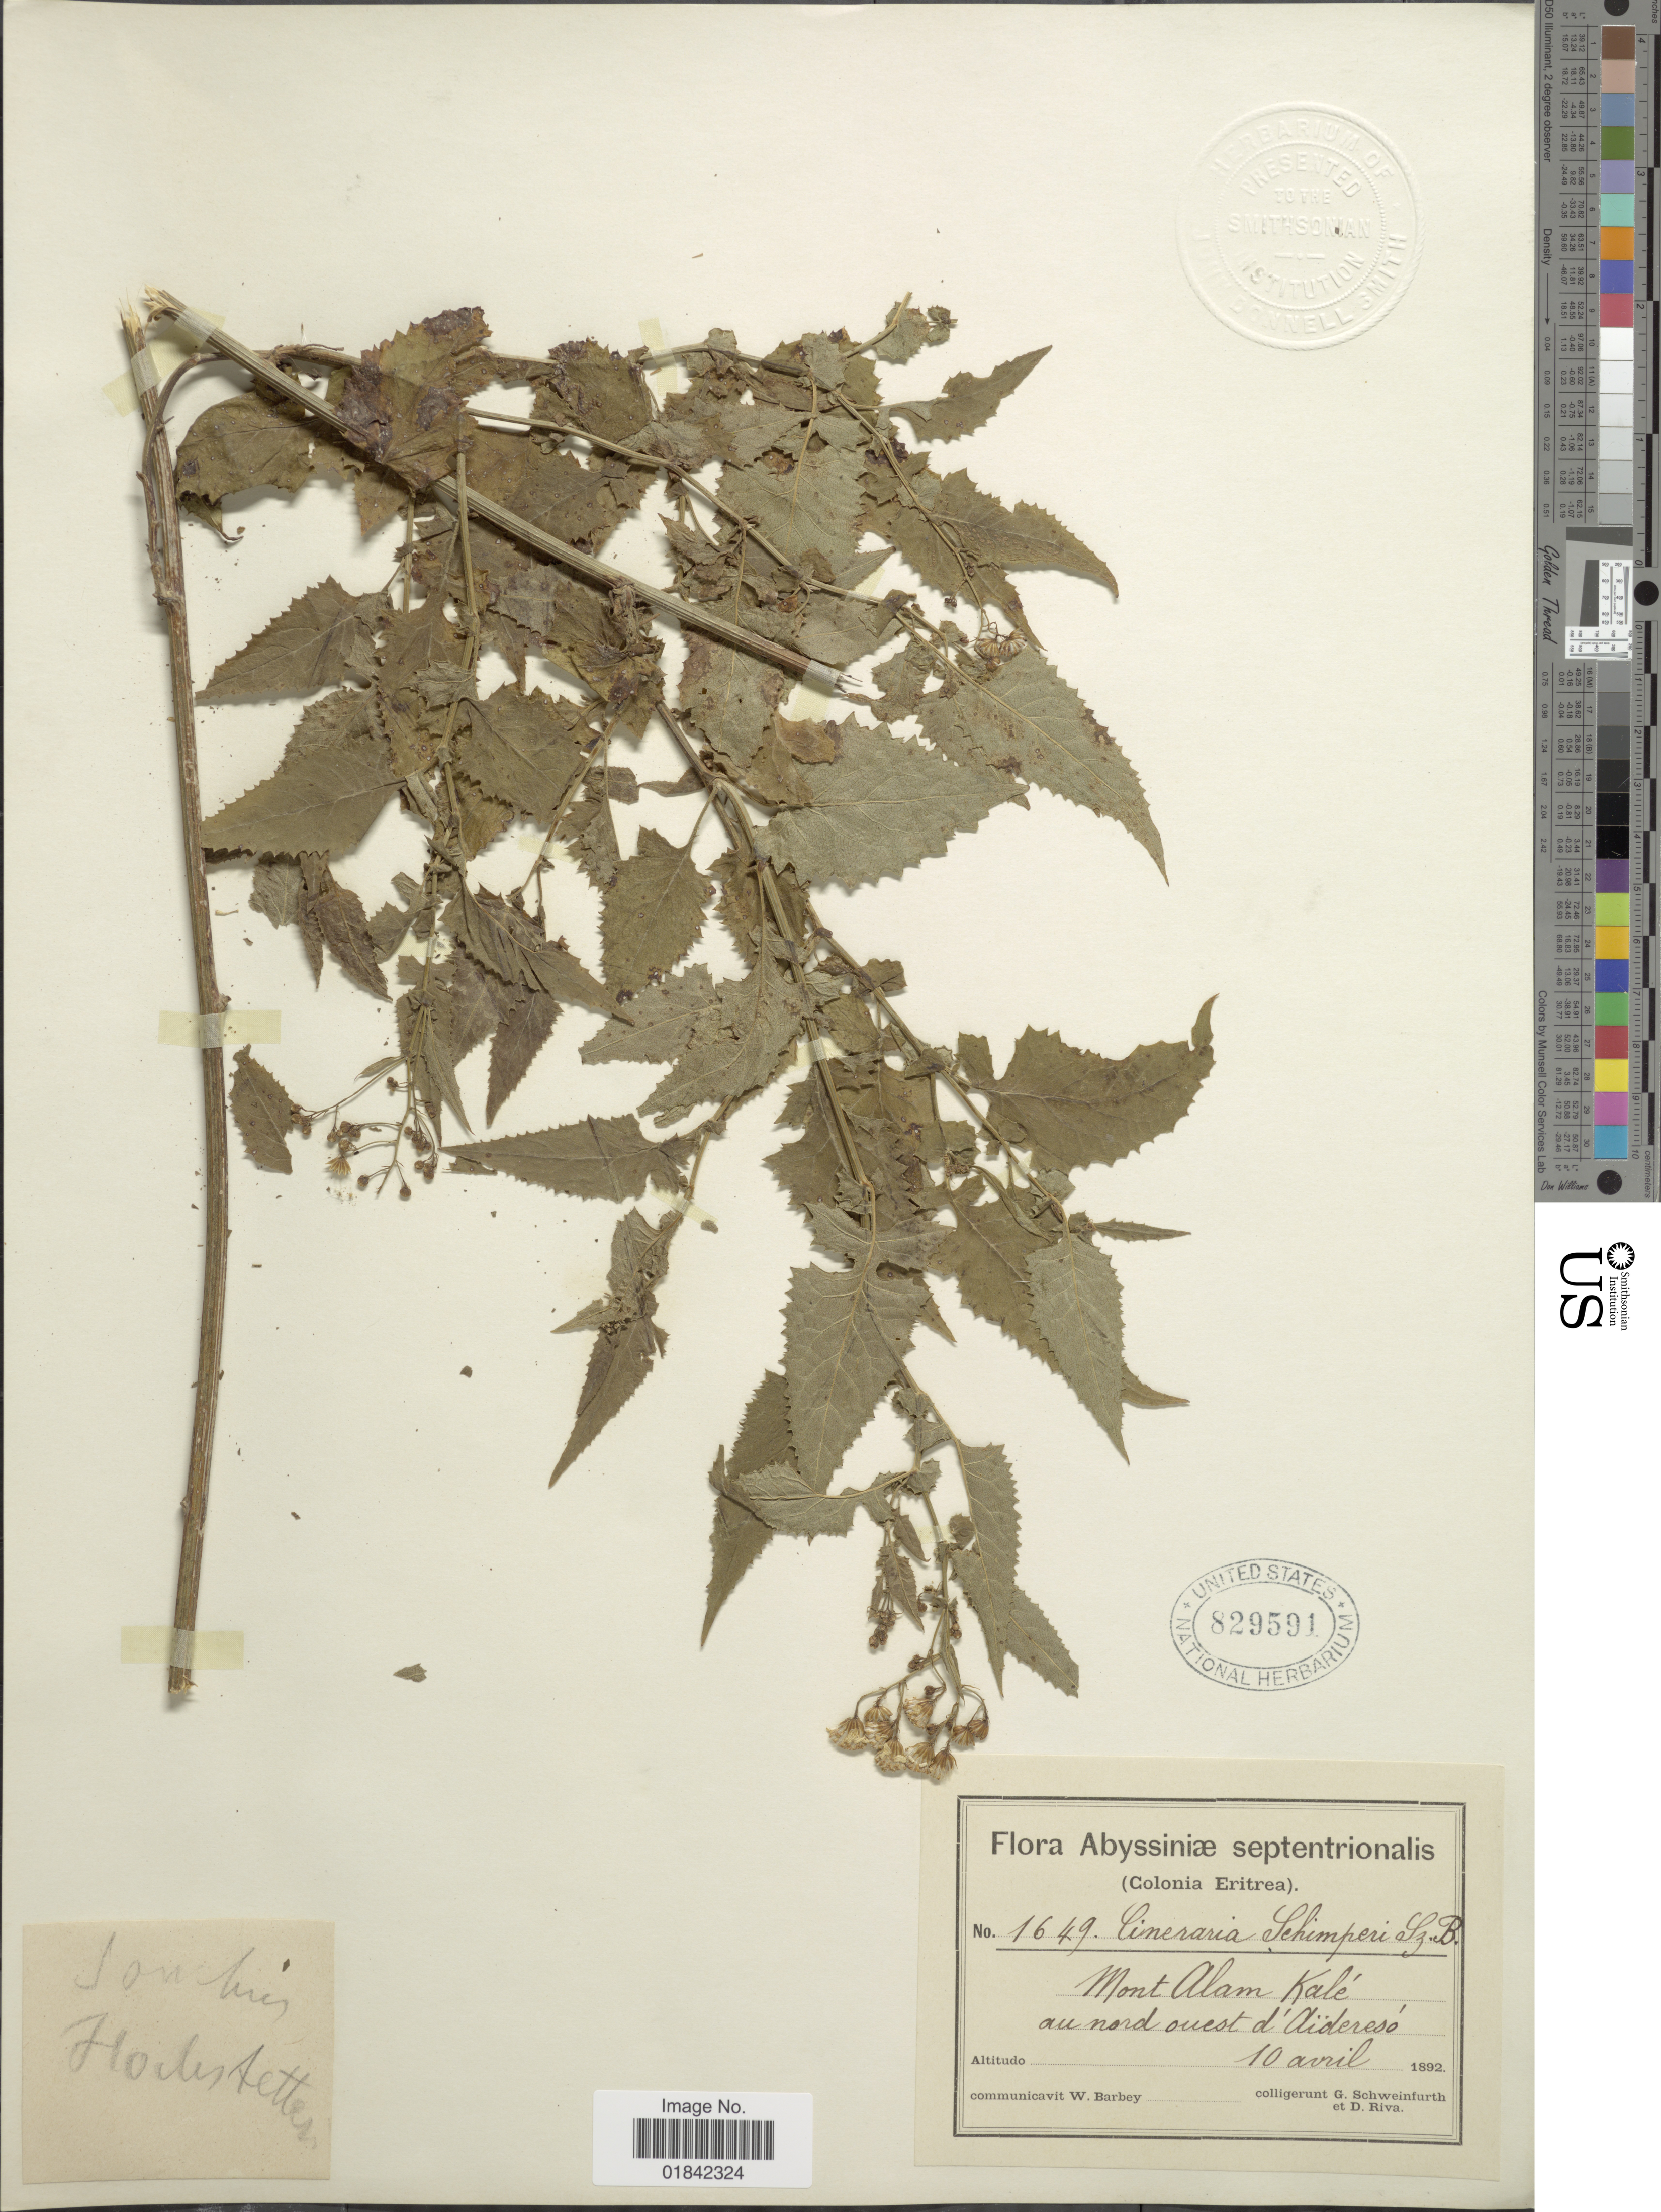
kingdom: Plantae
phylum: Tracheophyta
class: Magnoliopsida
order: Asterales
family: Asteraceae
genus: Senecio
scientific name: Senecio lyratipartitus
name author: A. Rich. ex Sch. Bip.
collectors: G. A. Schweinfurth (herbarium) & D. Riva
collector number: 1649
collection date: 1892-04-10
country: Eritrea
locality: Abyssiniae septentrionalis (Colonia Eritrea), Mont Alam Kale au nord ouest d'Aidereso.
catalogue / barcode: US 829591